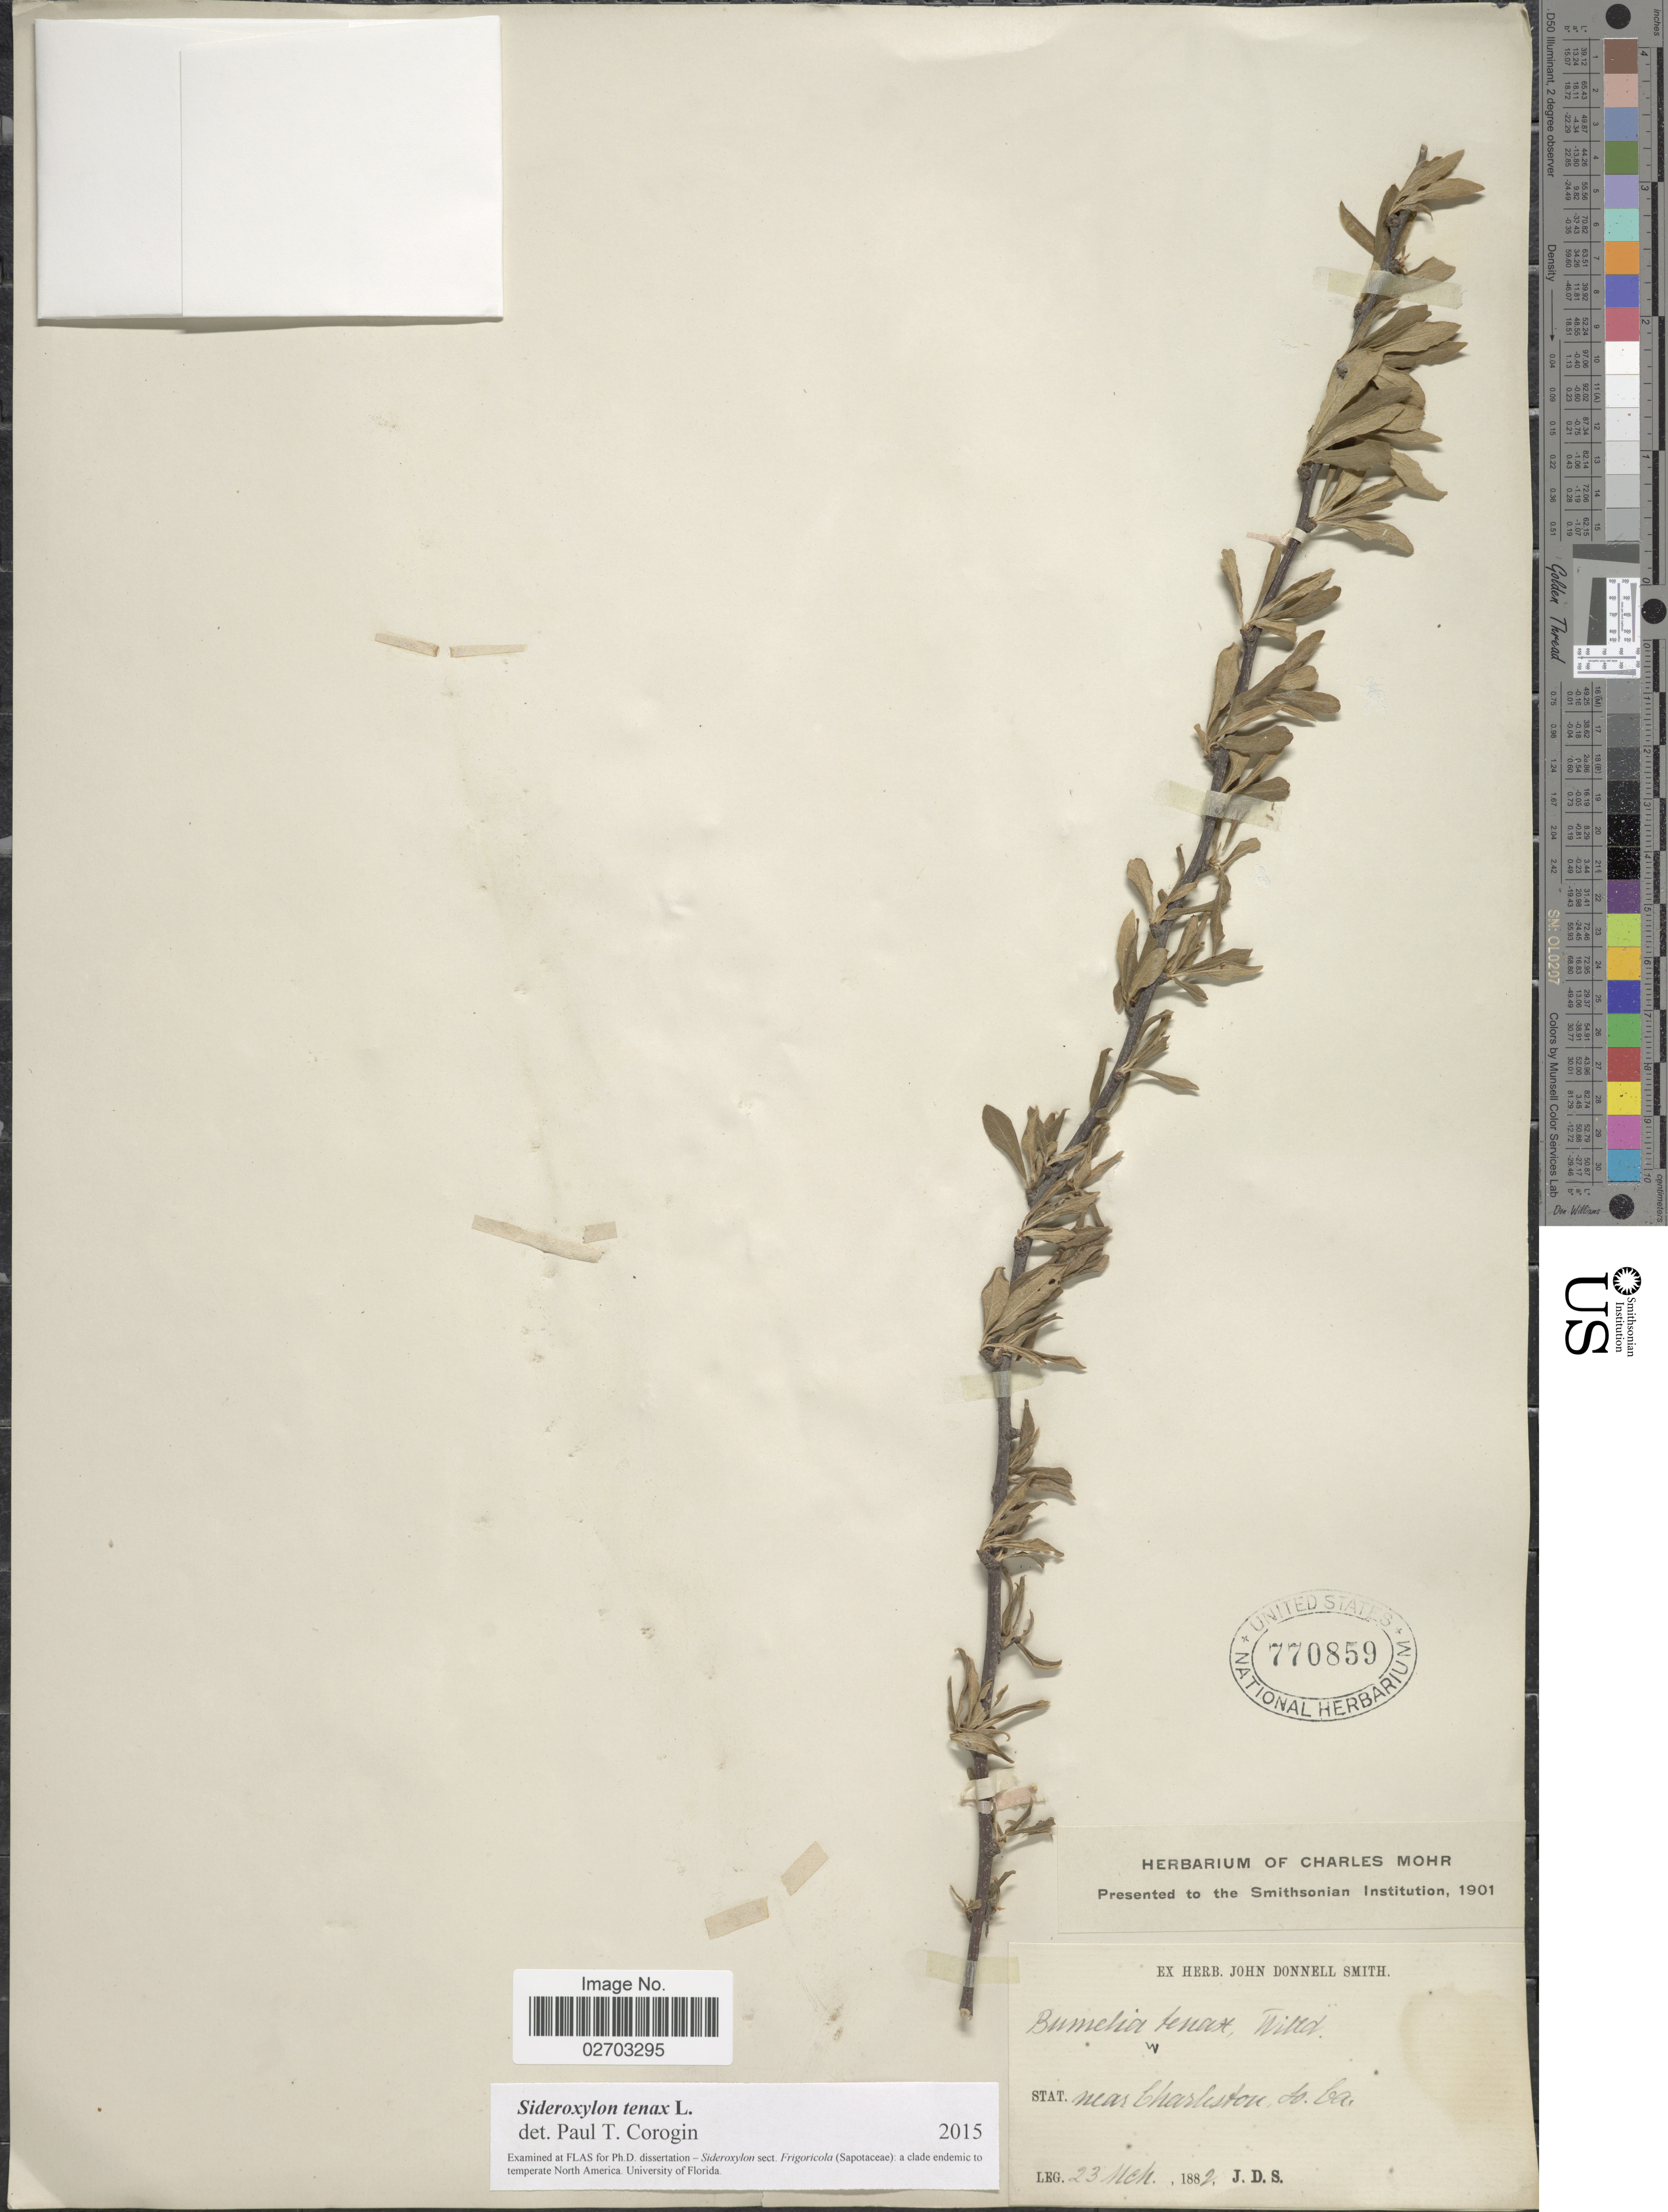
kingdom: Plantae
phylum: Tracheophyta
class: Magnoliopsida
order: Ericales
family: Sapotaceae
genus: Sideroxylon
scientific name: Sideroxylon tenax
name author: L.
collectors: J. Donnell Smith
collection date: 1882-03-23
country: United States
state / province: South Carolina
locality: Near Charleston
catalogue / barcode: US 770859